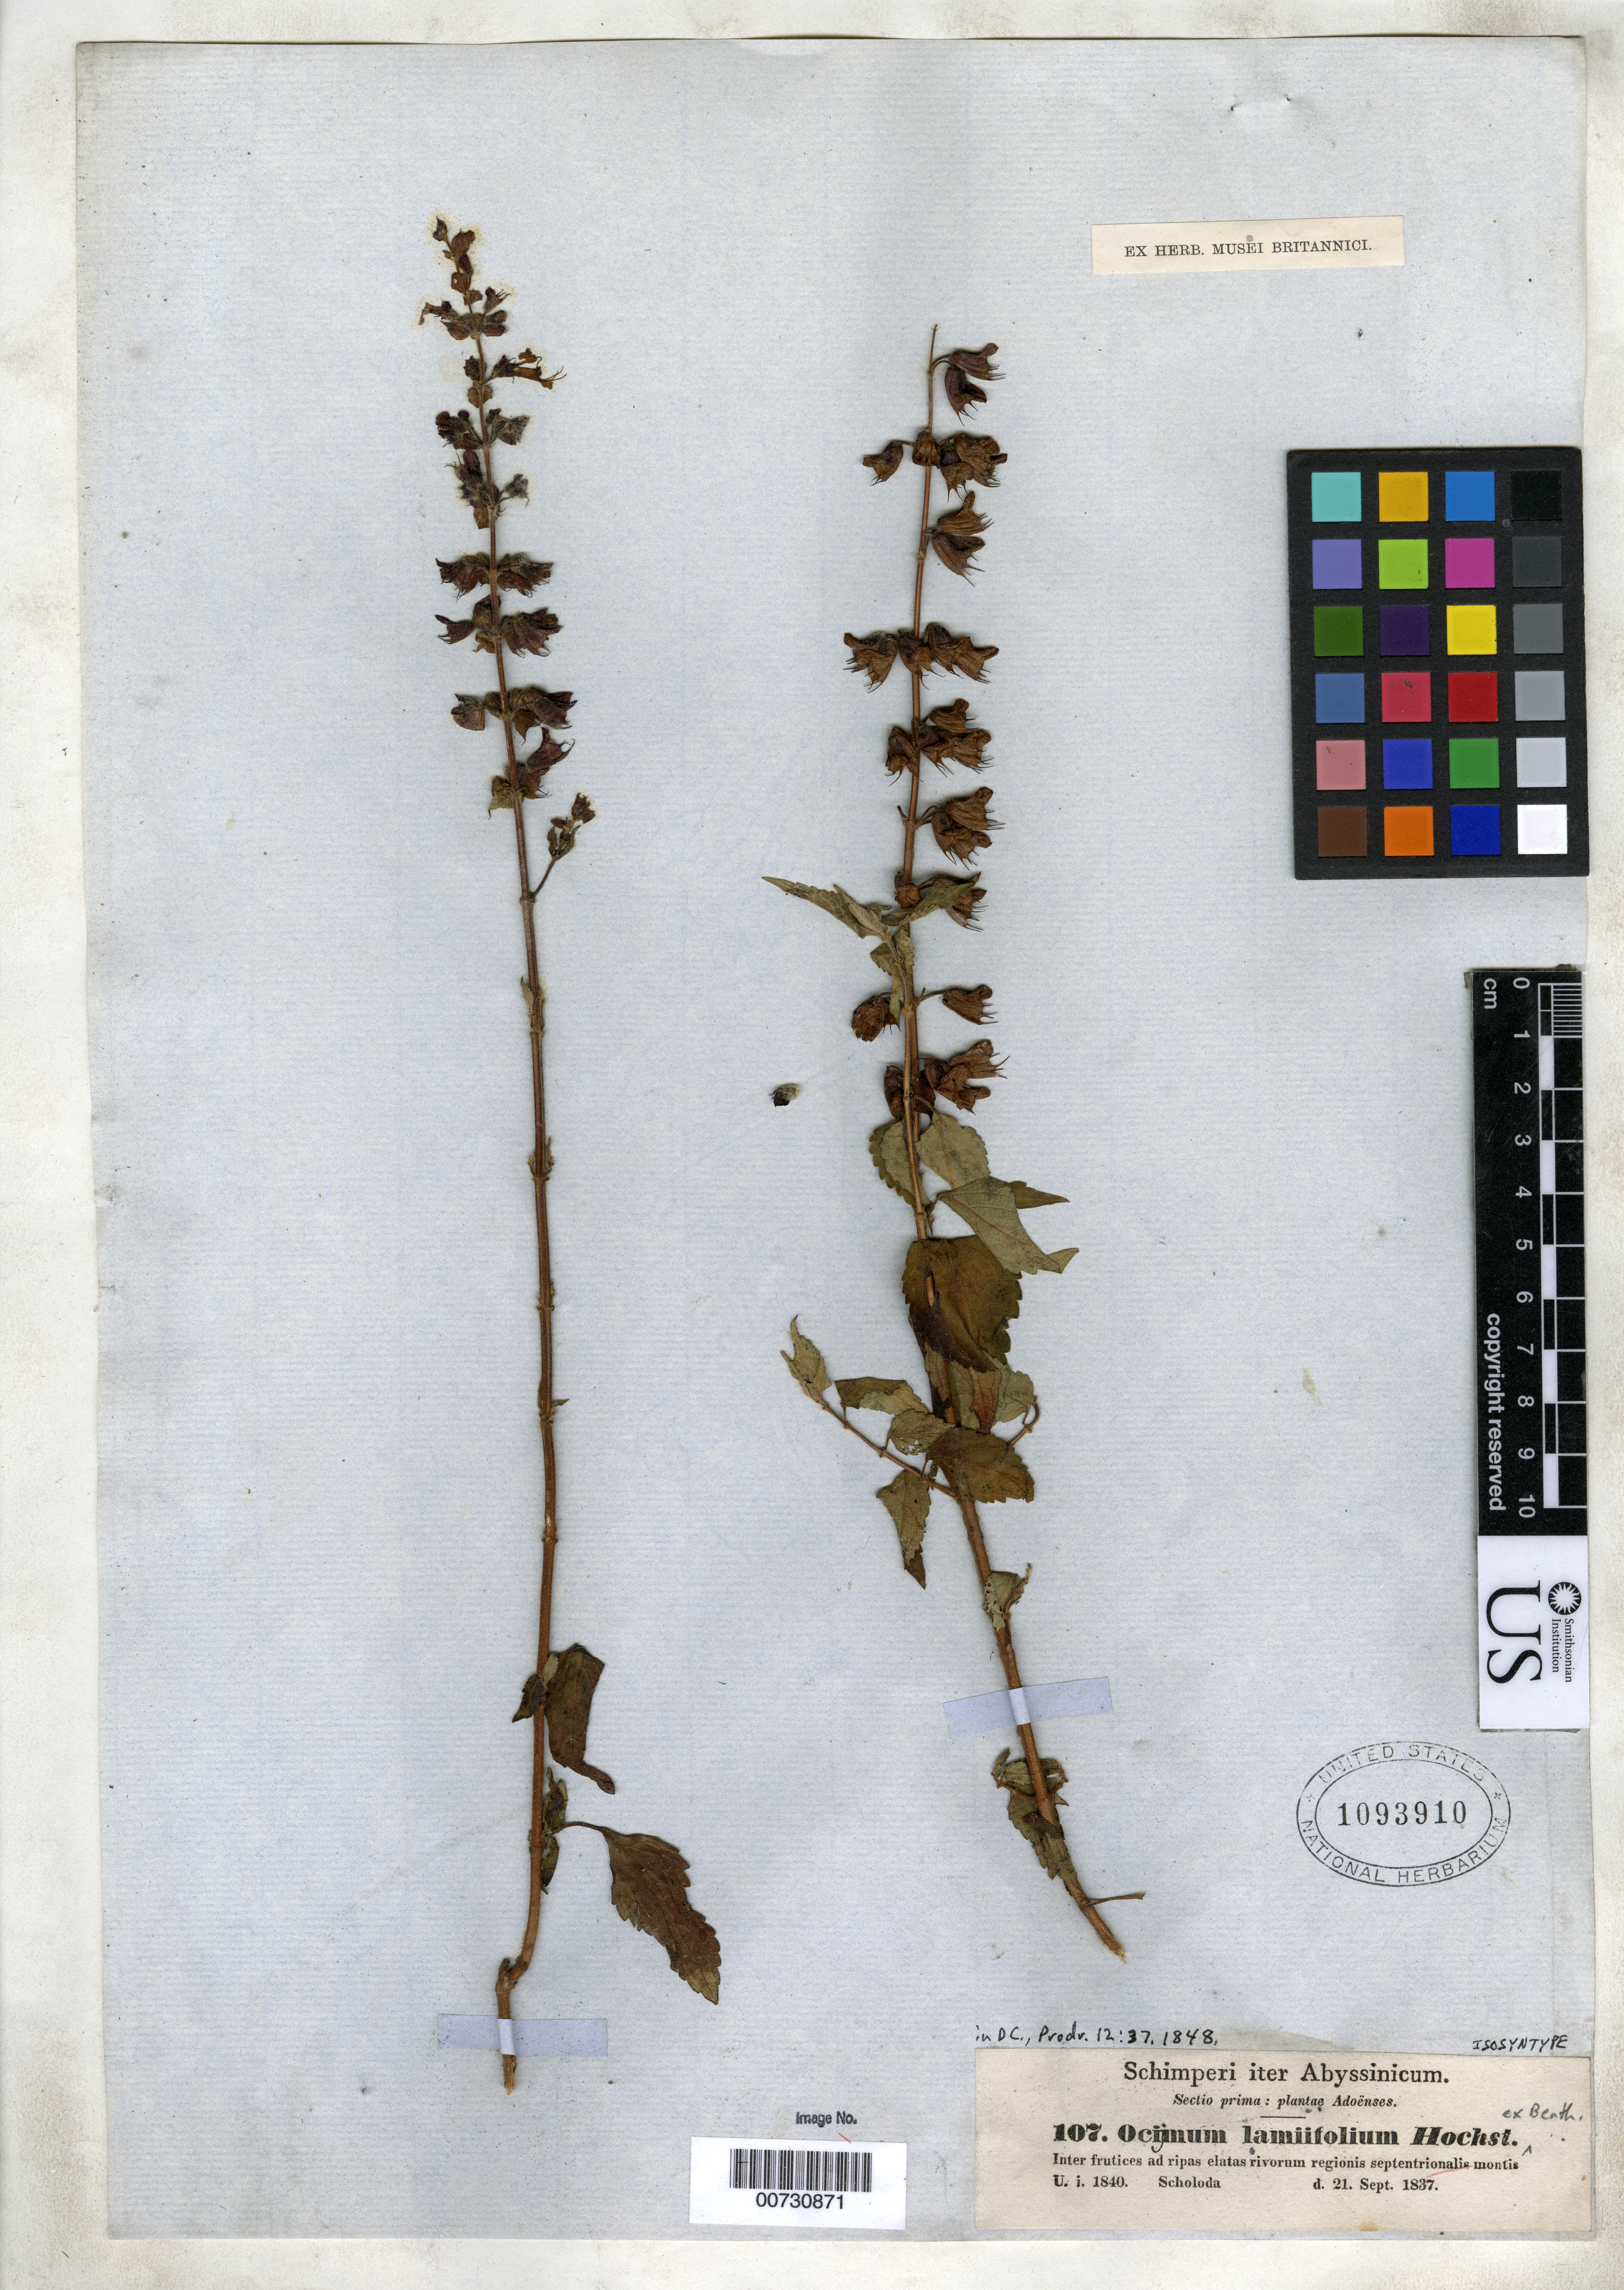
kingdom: Plantae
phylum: Tracheophyta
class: Magnoliopsida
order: Lamiales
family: Lamiaceae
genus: Ocimum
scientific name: Ocimum lamiifolium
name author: Benth.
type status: Isosyntype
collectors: G. W. Schimper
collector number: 107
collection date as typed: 21 Sep 1837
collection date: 1837-09-21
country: Ethiopia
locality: Inter frutices ad ripas elatas rivorum regionis septentrionalis montis Scholoda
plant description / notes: Ex Herb. Musei Britannici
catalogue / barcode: US 1093910